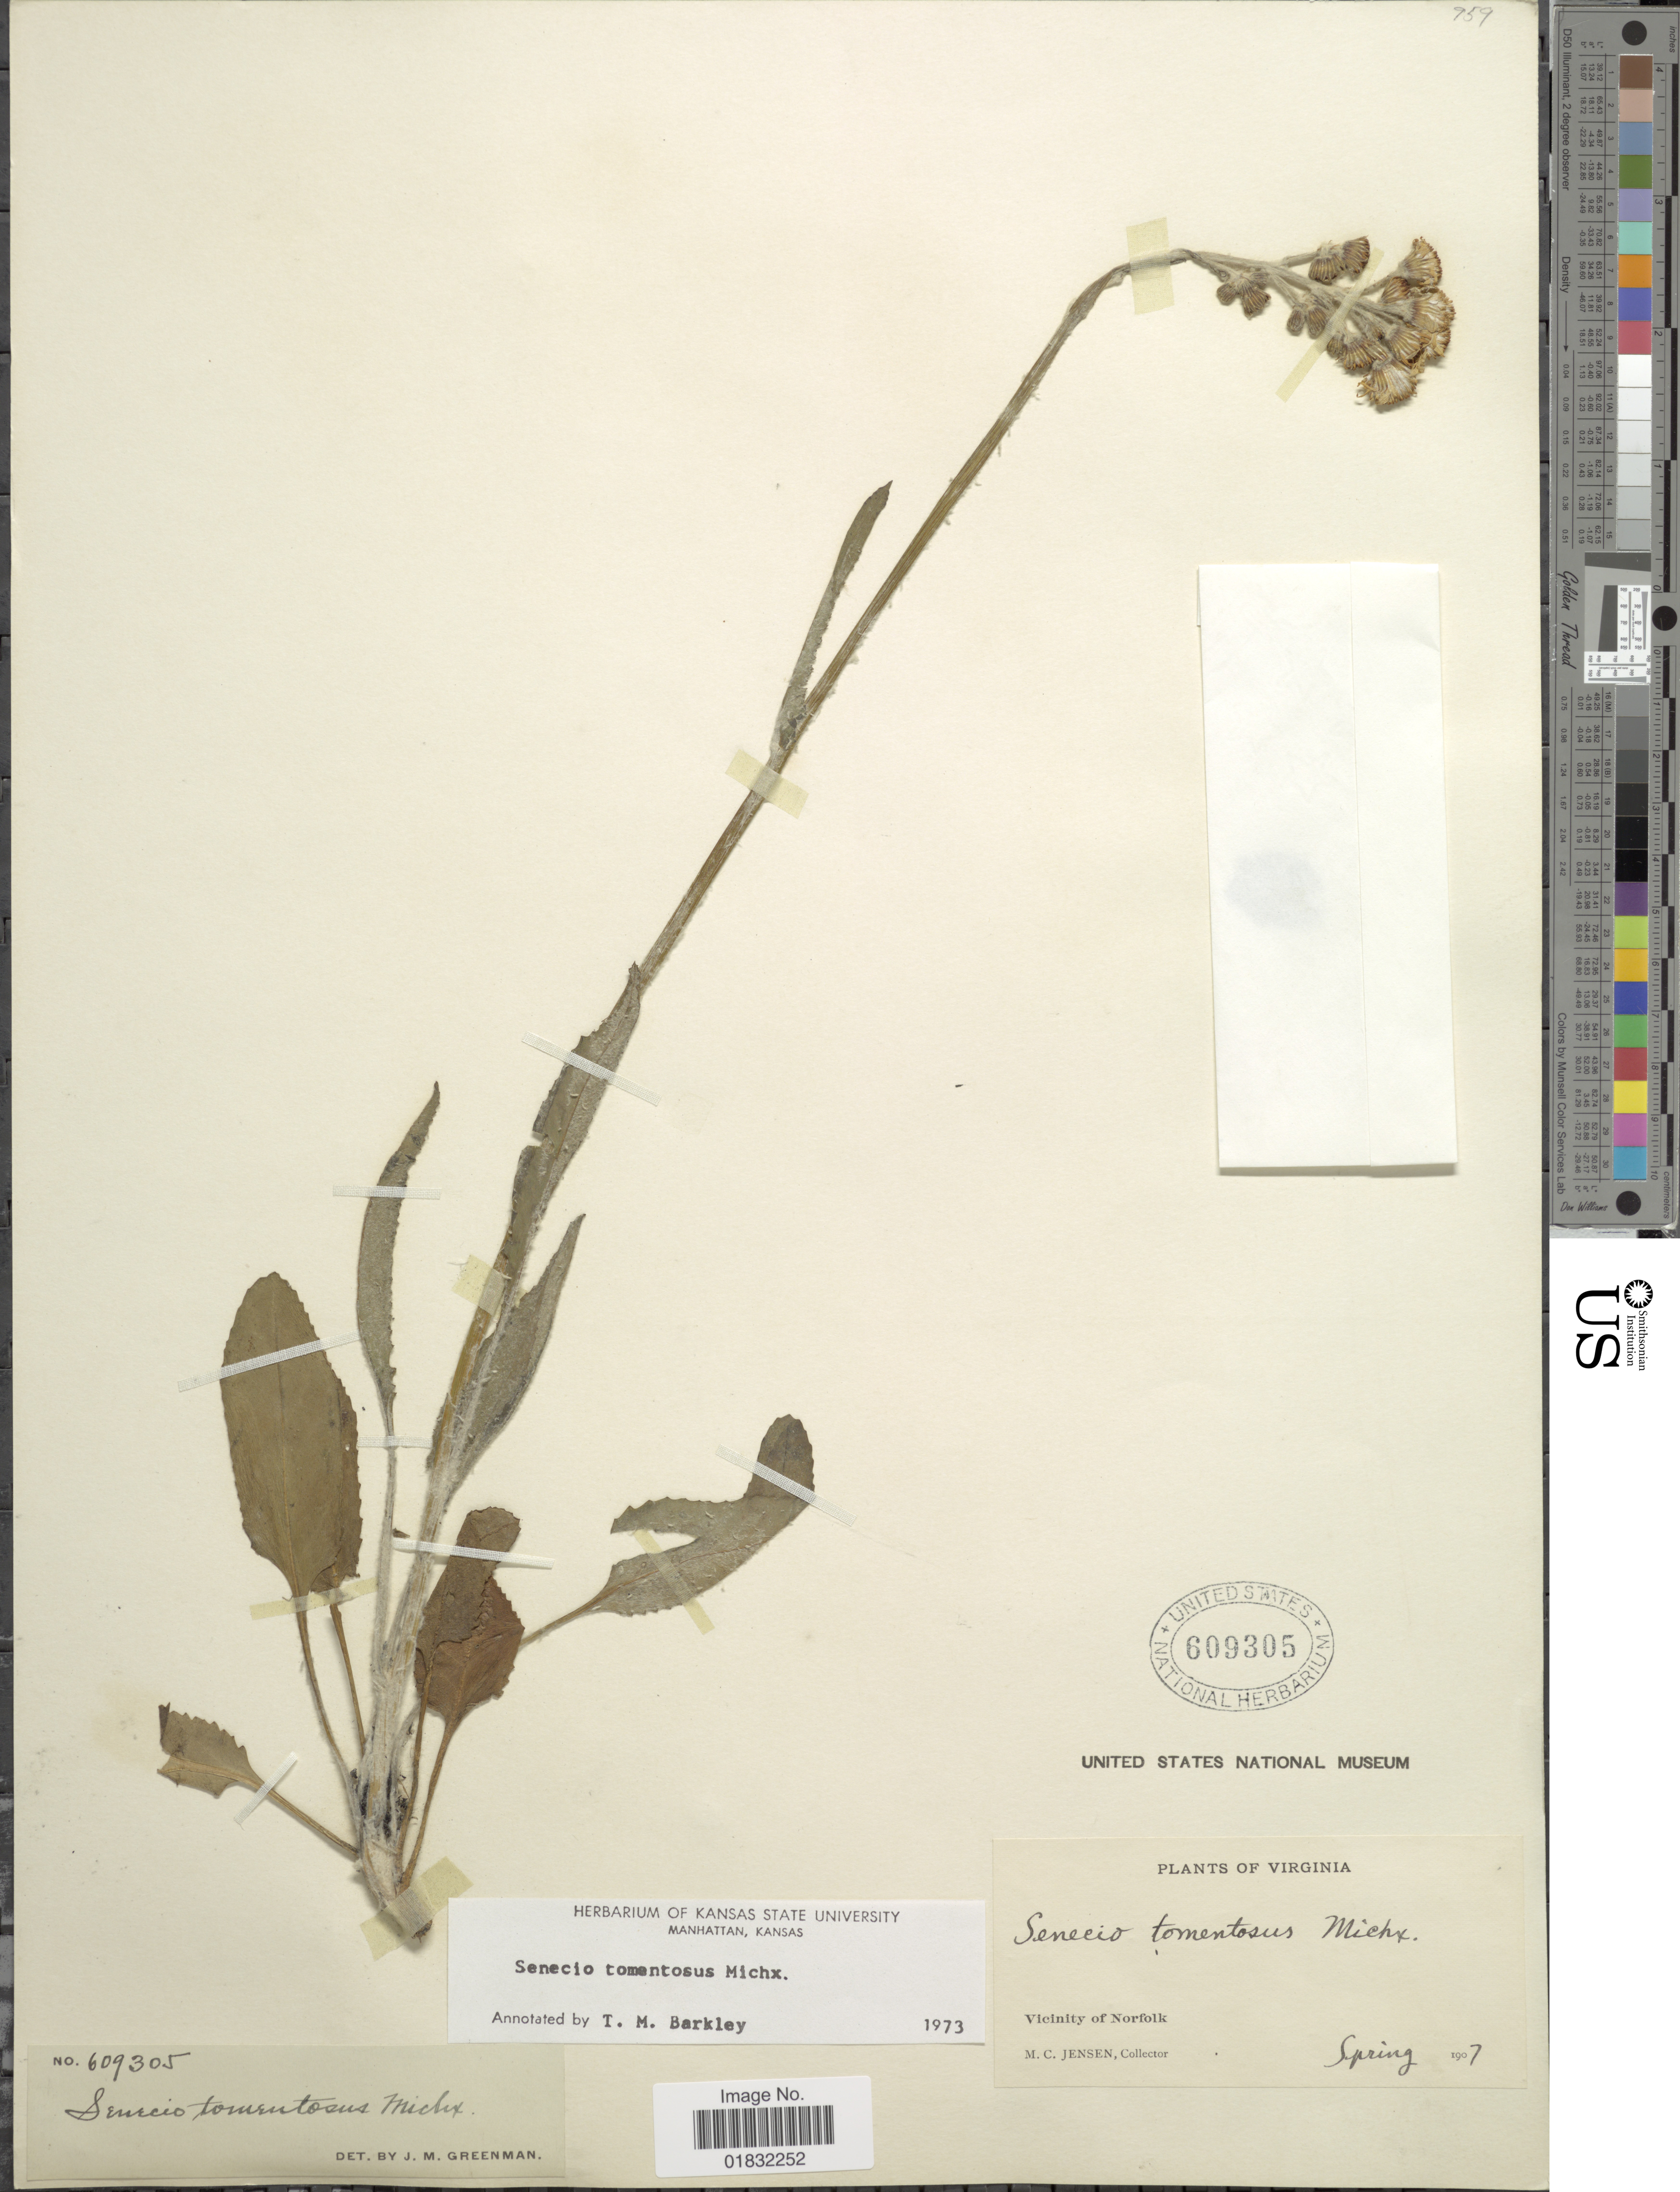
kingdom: Plantae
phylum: Tracheophyta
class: Magnoliopsida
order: Asterales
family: Asteraceae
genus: Packera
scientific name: Packera dubia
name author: (Spreng.) Trock & Mabb.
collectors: M. C. Jensen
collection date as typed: spring 1907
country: United States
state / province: Virginia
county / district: City of Norfolk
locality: Vicinity of Norfolk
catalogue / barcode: US 609305